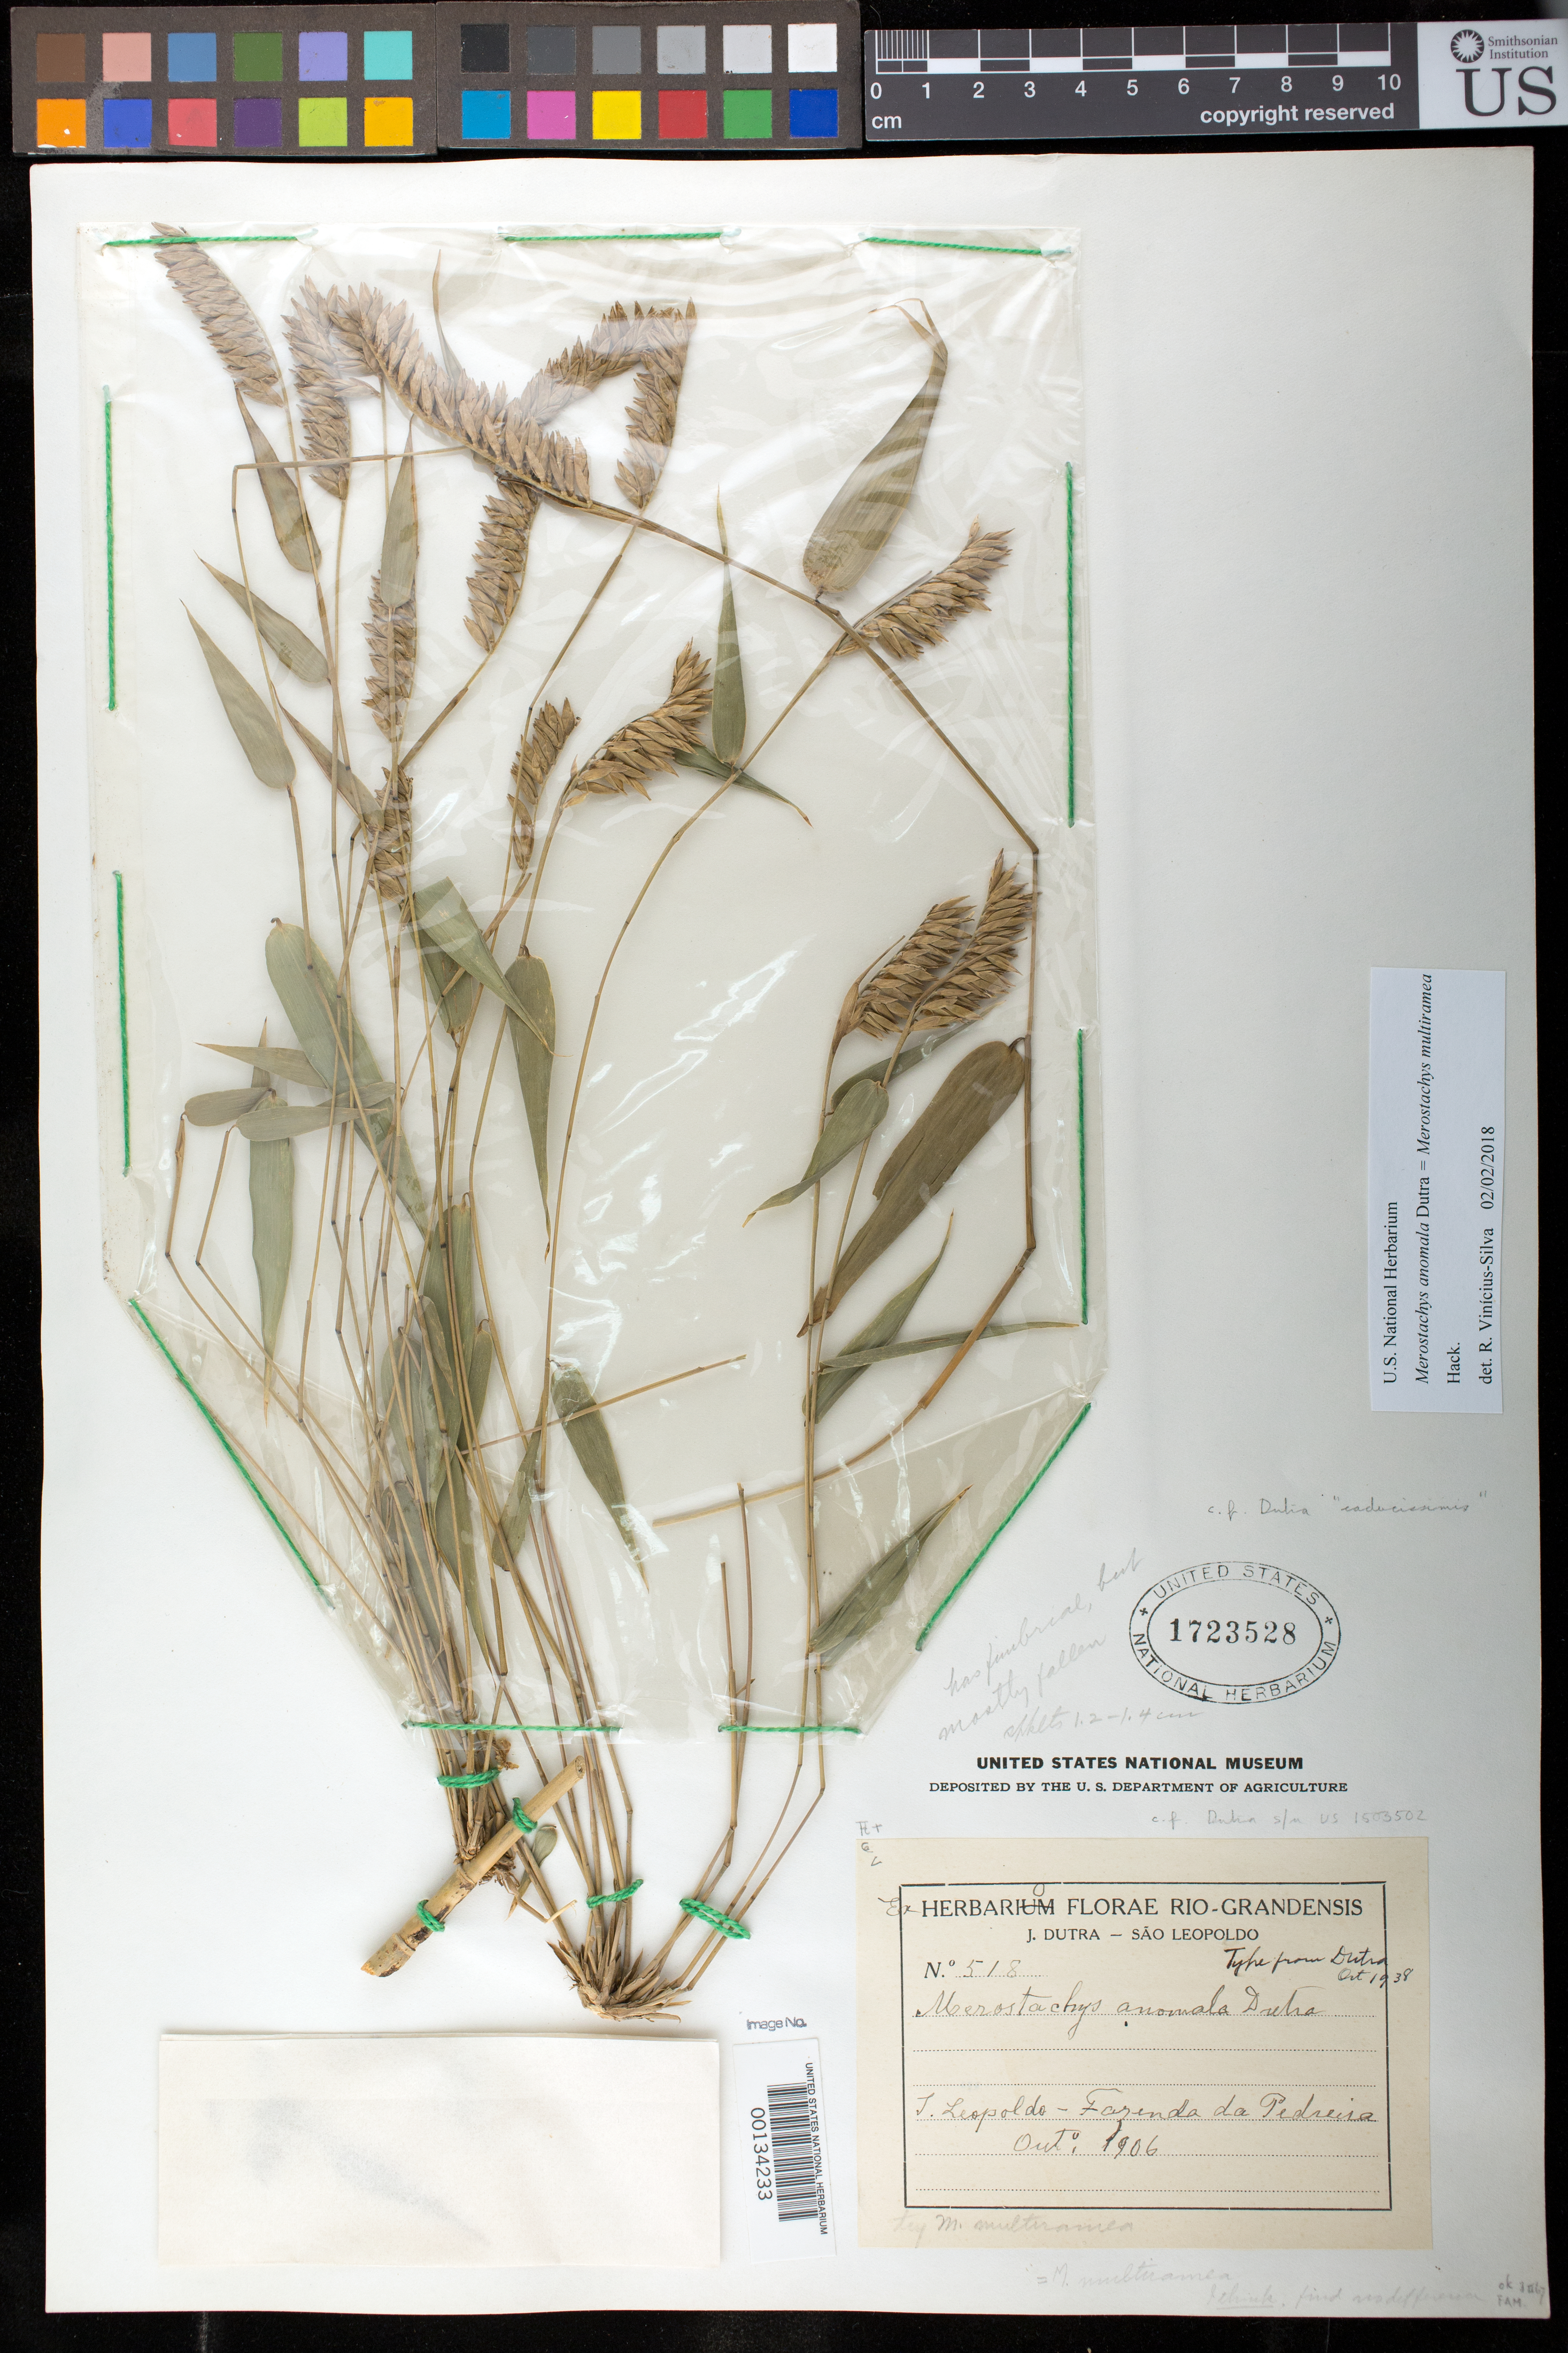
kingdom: Plantae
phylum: Tracheophyta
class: Liliopsida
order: Poales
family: Poaceae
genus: Merostachys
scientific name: Merostachys anomala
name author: Dutra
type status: Isotype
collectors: J. Dutra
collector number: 518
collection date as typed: Oct 1906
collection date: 1906-10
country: Brazil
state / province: Rio Grande do Sul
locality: São Leopoldo - Fazenda da Pedreira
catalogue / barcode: US 1723528